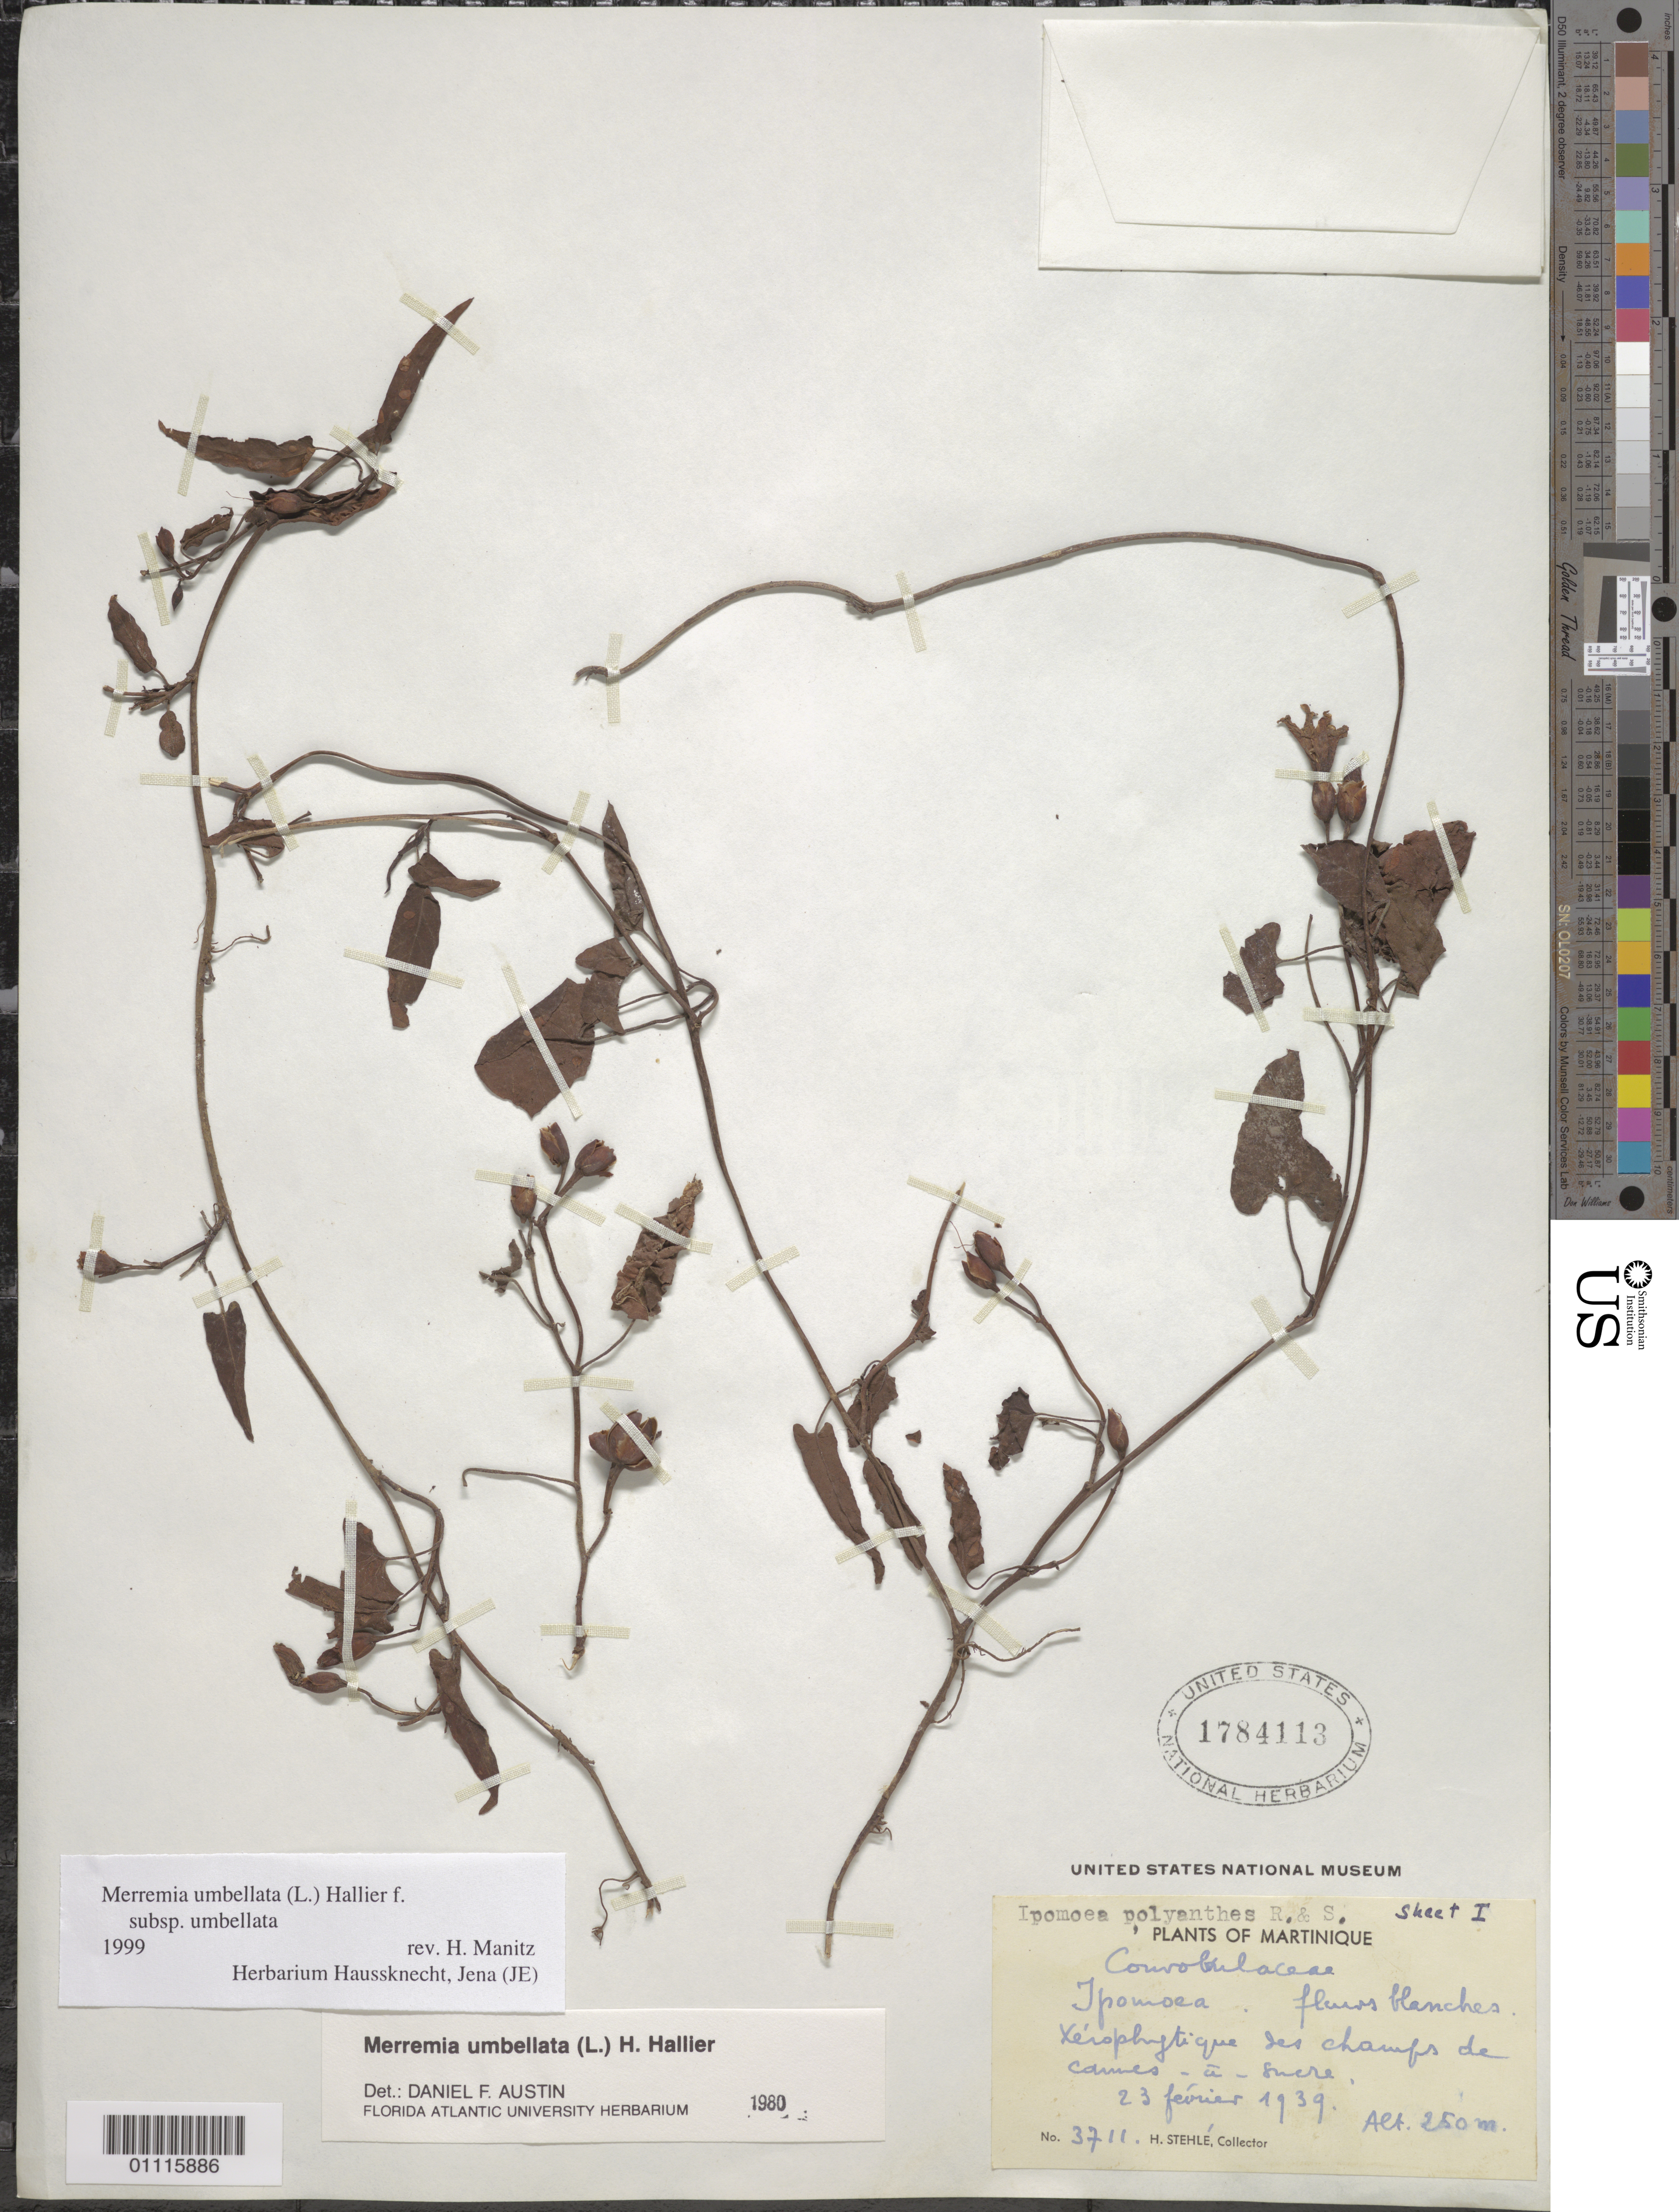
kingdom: Plantae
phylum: Tracheophyta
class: Magnoliopsida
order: Solanales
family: Convolvulaceae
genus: Camonea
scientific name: Camonea umbellata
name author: (L.) A. R. Simões & Staples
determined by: Strong, Mark T., (BOT), Smithsonian Institution - National Museum of Natural History (UNITED STATES)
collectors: H. Stehlé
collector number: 3711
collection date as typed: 23 Feb 1939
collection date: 1939-02-23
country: Martinique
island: Martinique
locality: Xerophytique des champs de cannes-a-sucre.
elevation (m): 250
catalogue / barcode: US 1784113